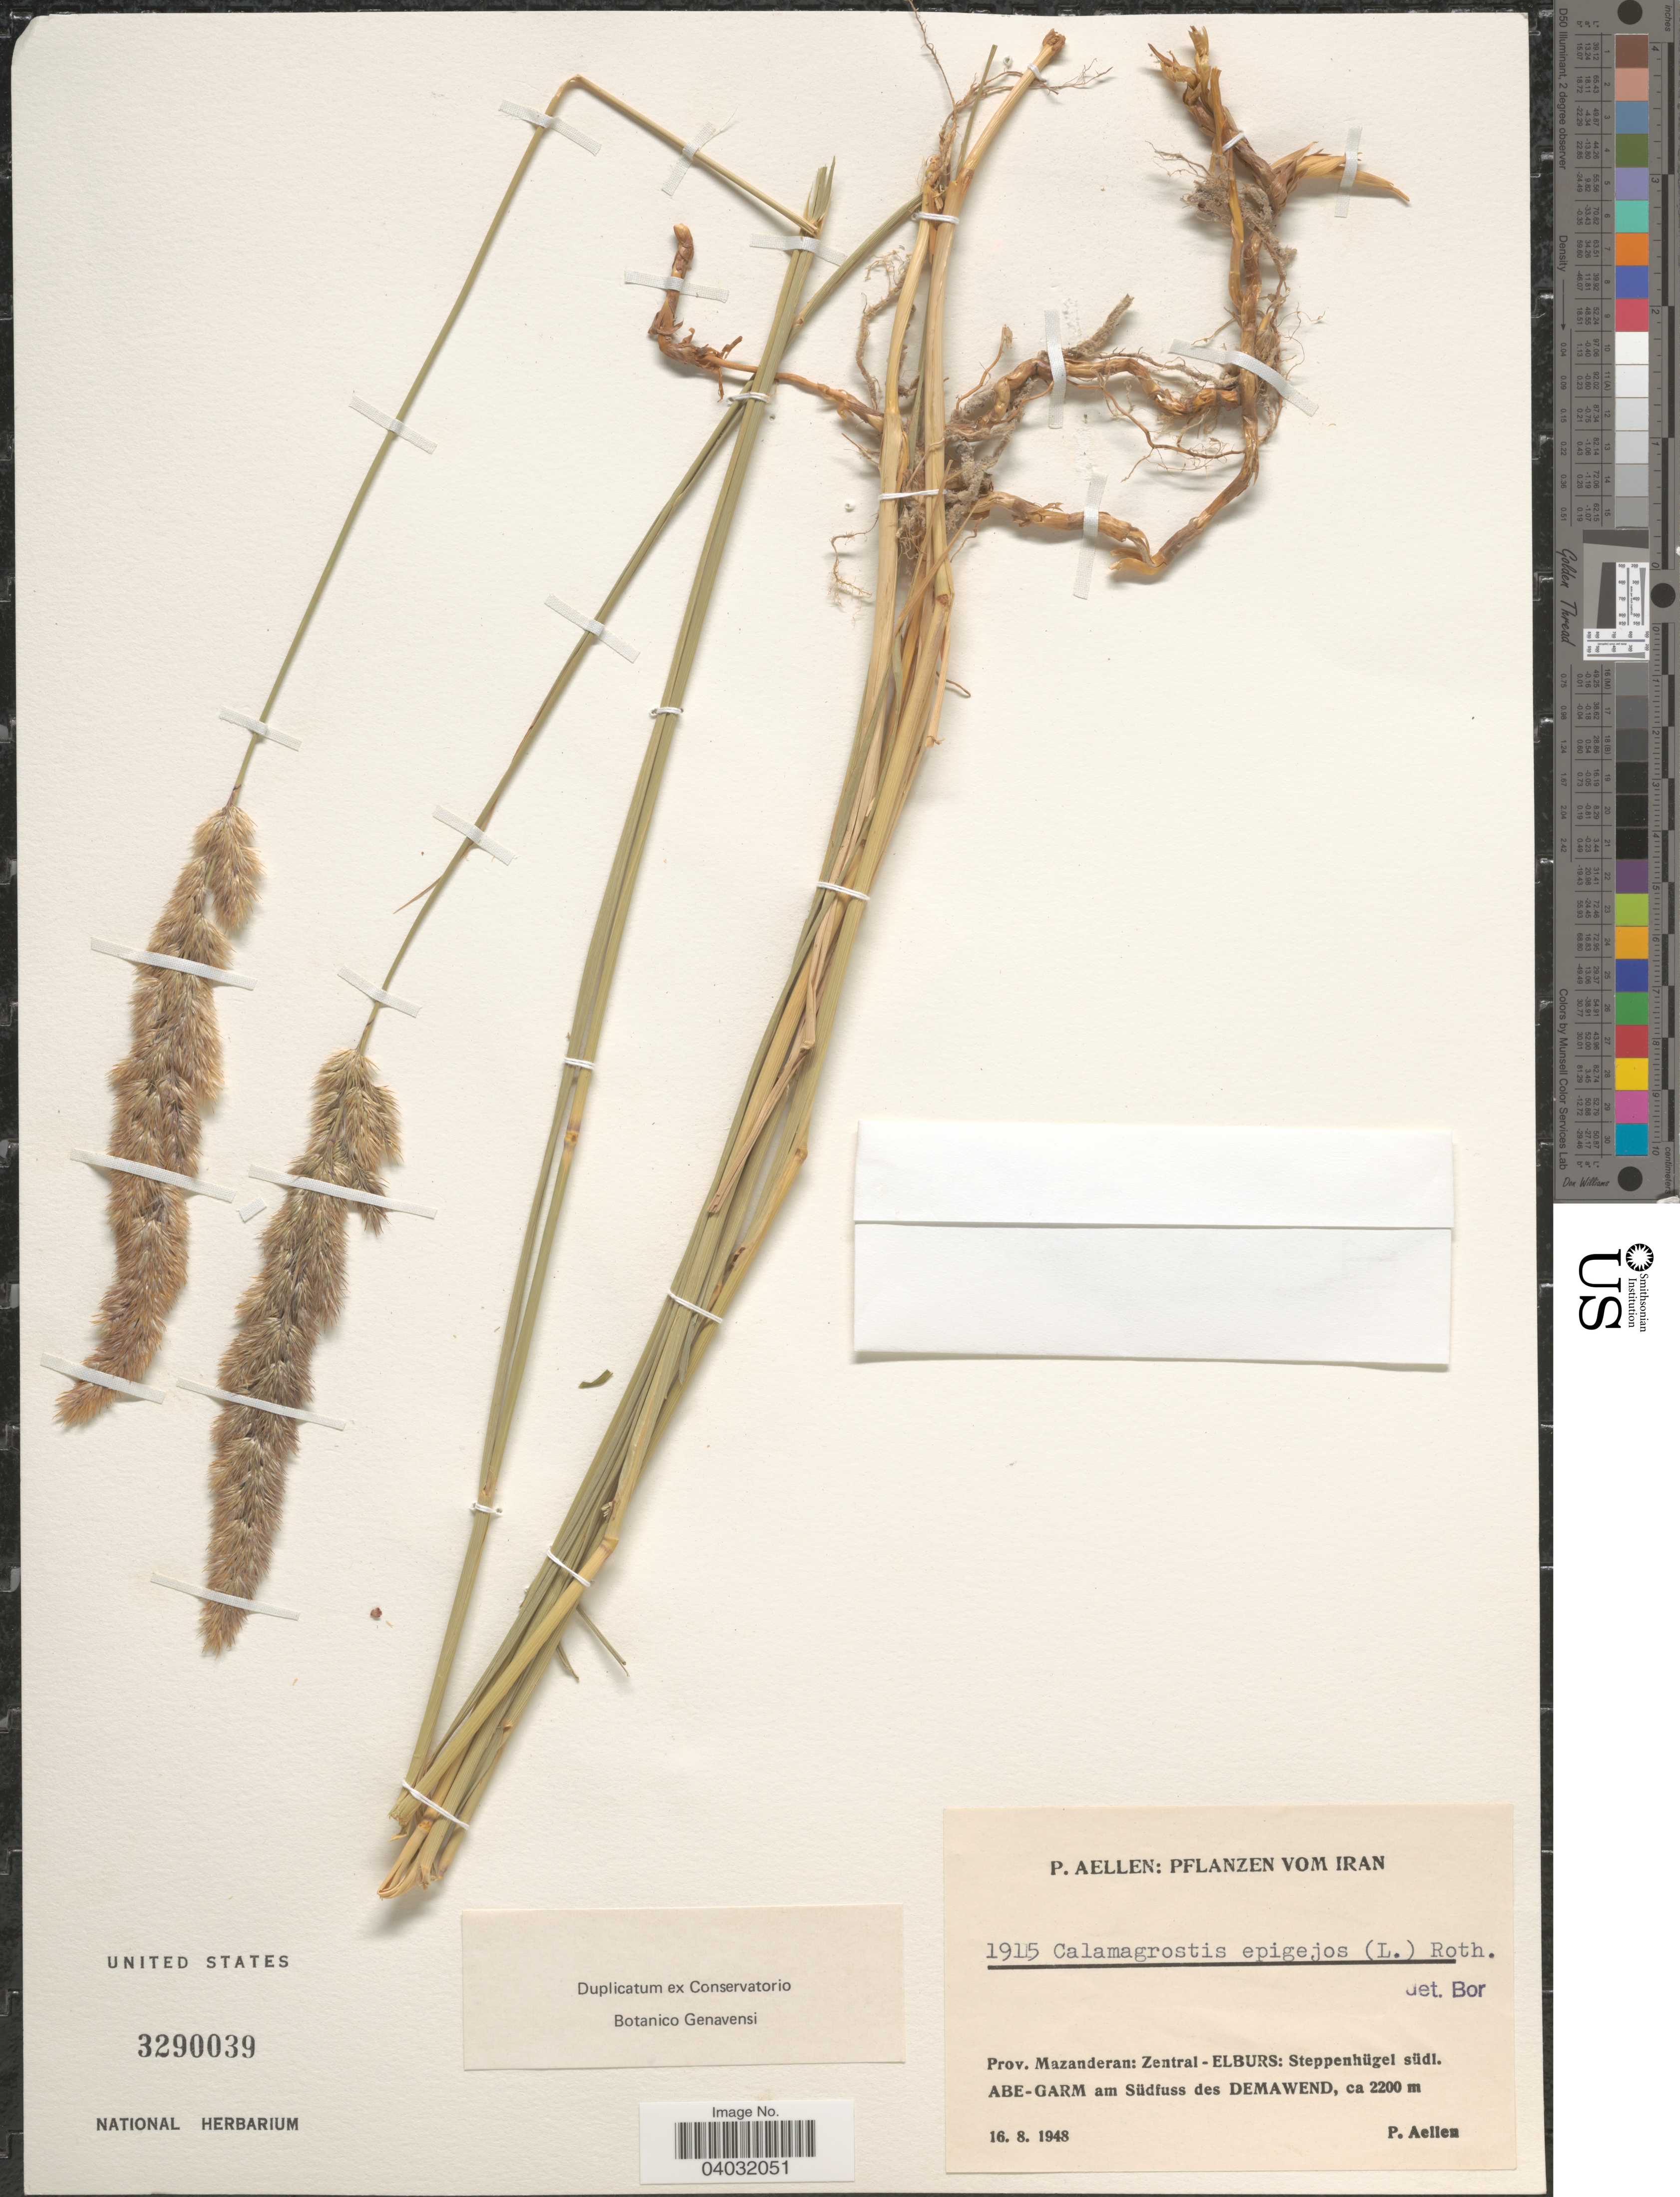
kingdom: Plantae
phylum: Tracheophyta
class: Liliopsida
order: Poales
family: Poaceae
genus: Calamagrostis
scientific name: Calamagrostis epigeios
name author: (L.) Roth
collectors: P. Aellen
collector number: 1915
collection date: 1948-08-16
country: Iran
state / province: Mazandaran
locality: Prov. Mazanderan: Zentral - Elburs: Steppenhügel südl. Abe-Garm am Südfuss des Demawend.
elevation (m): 2200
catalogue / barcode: US 3290039